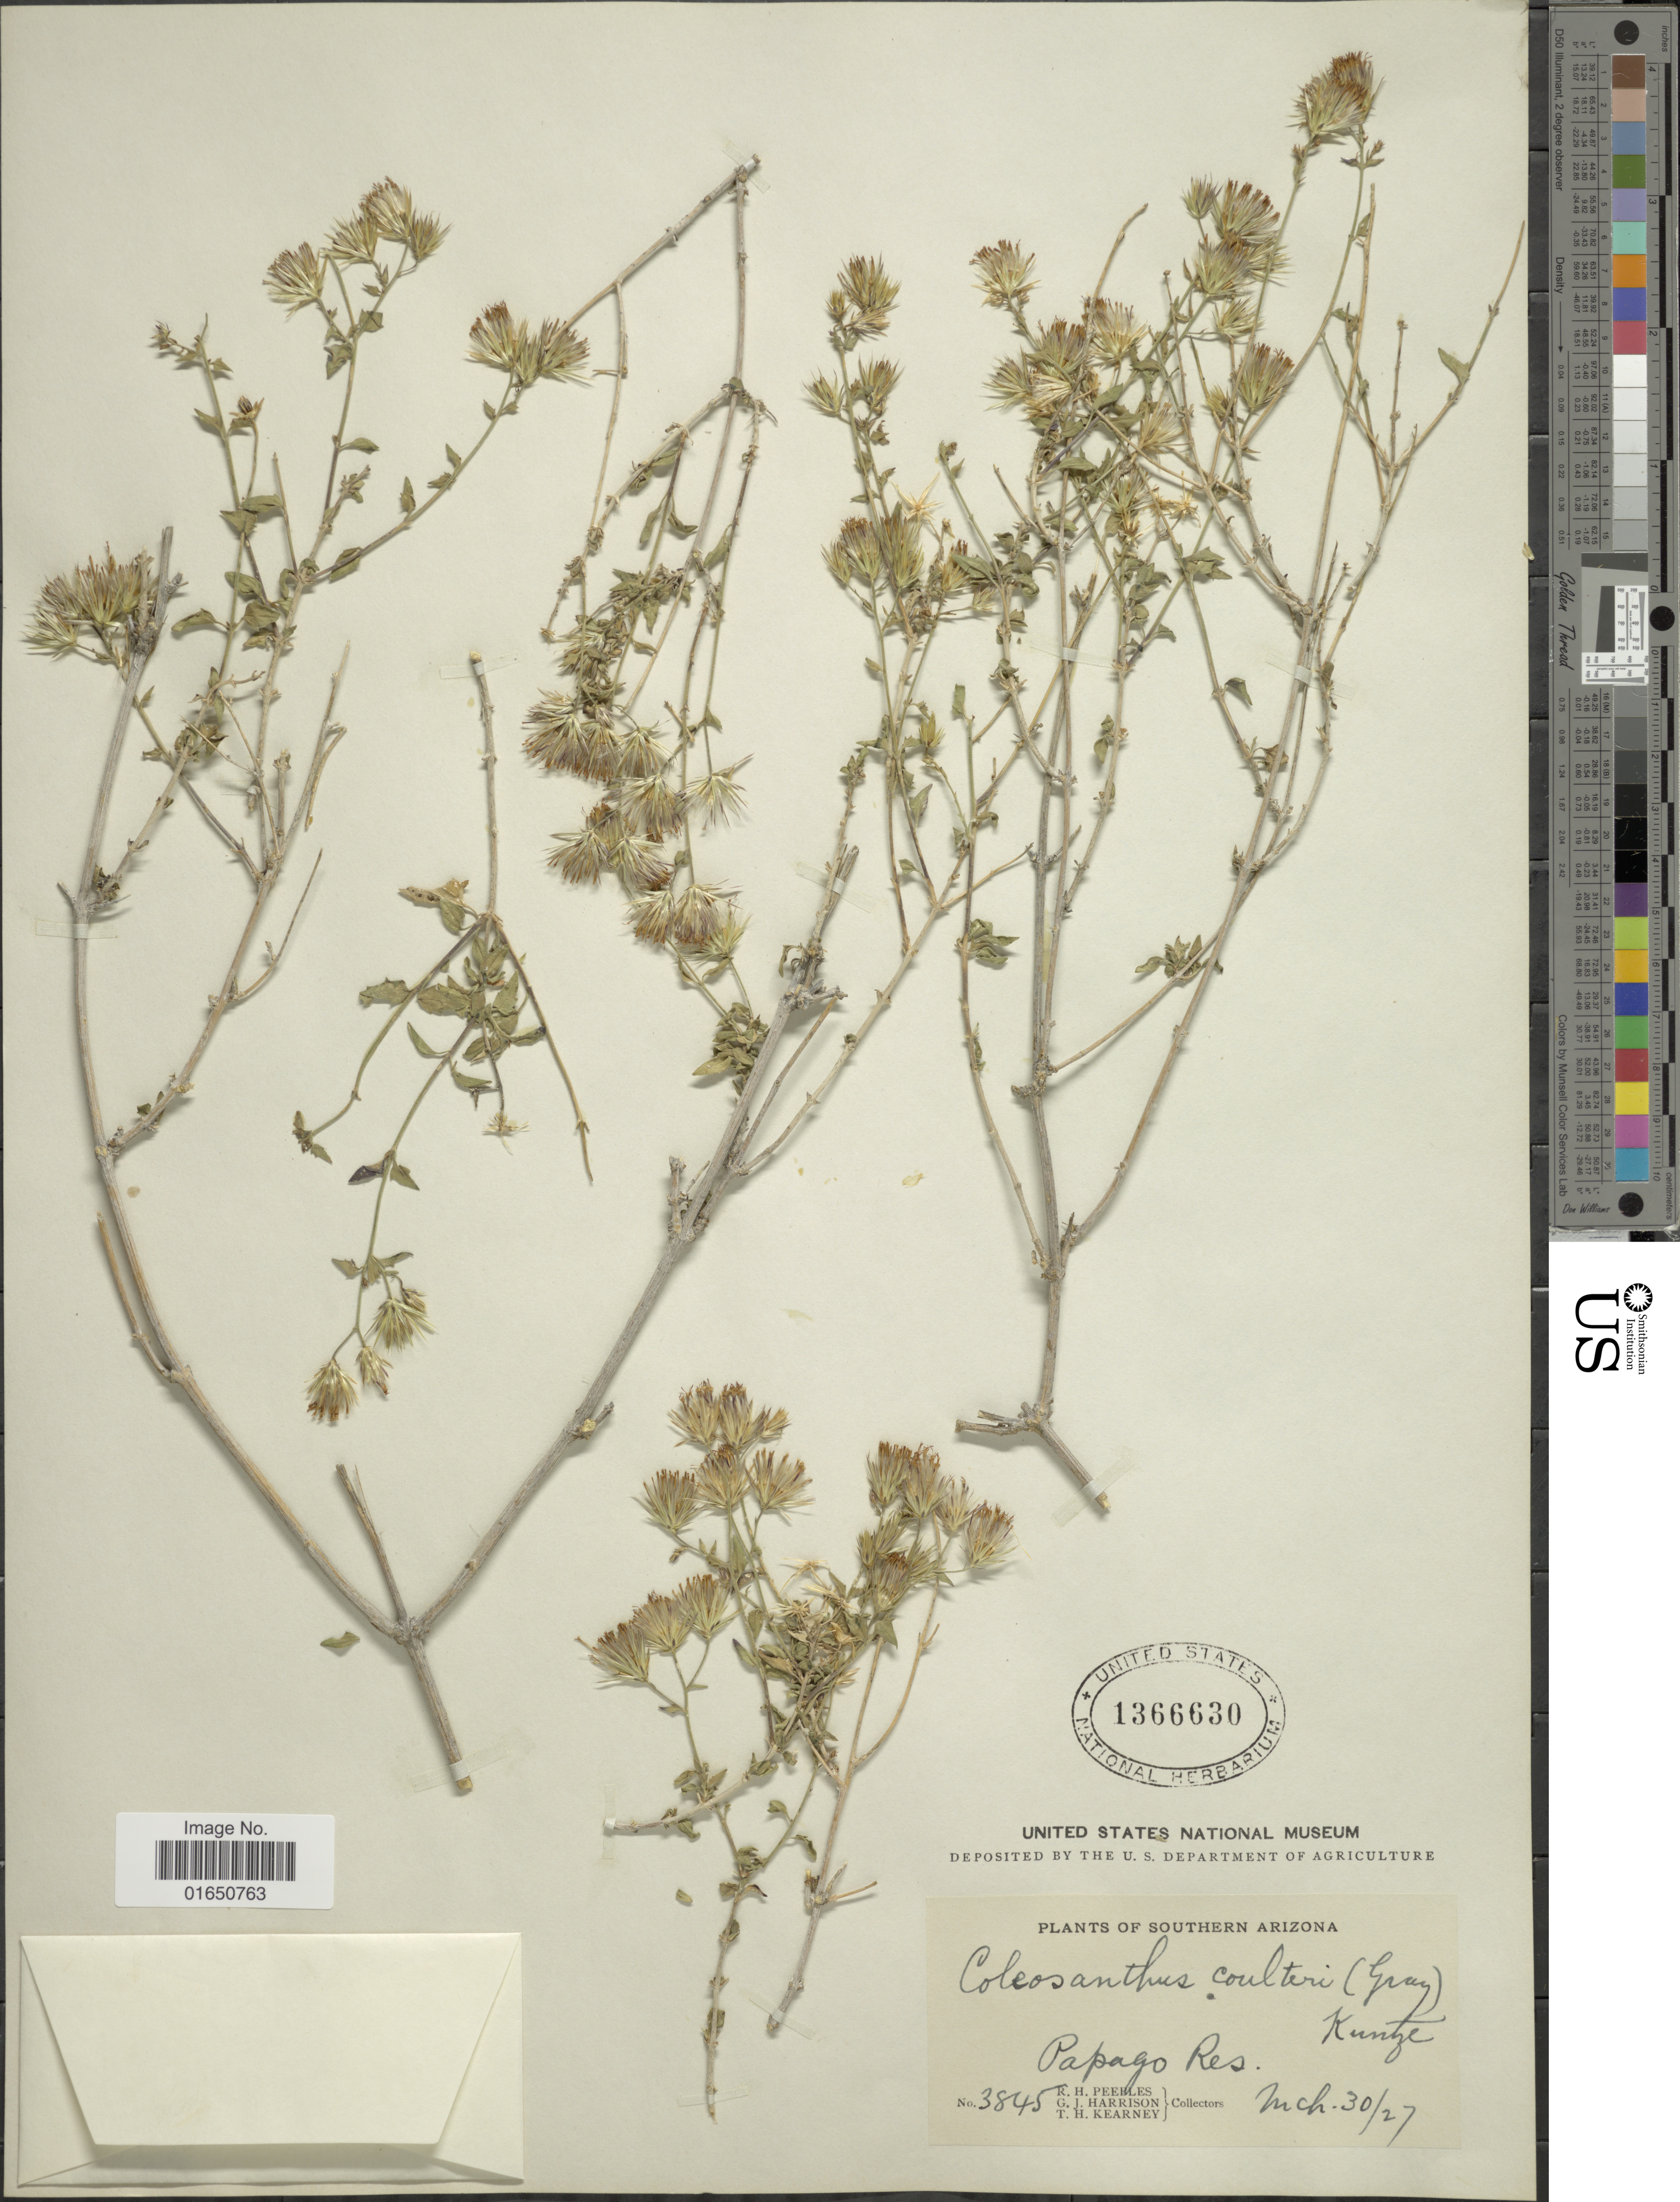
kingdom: Plantae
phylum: Tracheophyta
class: Magnoliopsida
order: Asterales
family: Asteraceae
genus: Brickellia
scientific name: Brickellia coulteri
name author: A. Gray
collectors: R. H. Peebles, G. J. Harrison & T. H. Kearney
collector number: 3845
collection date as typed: Transcribed d/m/y: 30/3/27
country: United States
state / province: Arizona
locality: Southern Arizona, Papago Res.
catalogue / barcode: US 1366630